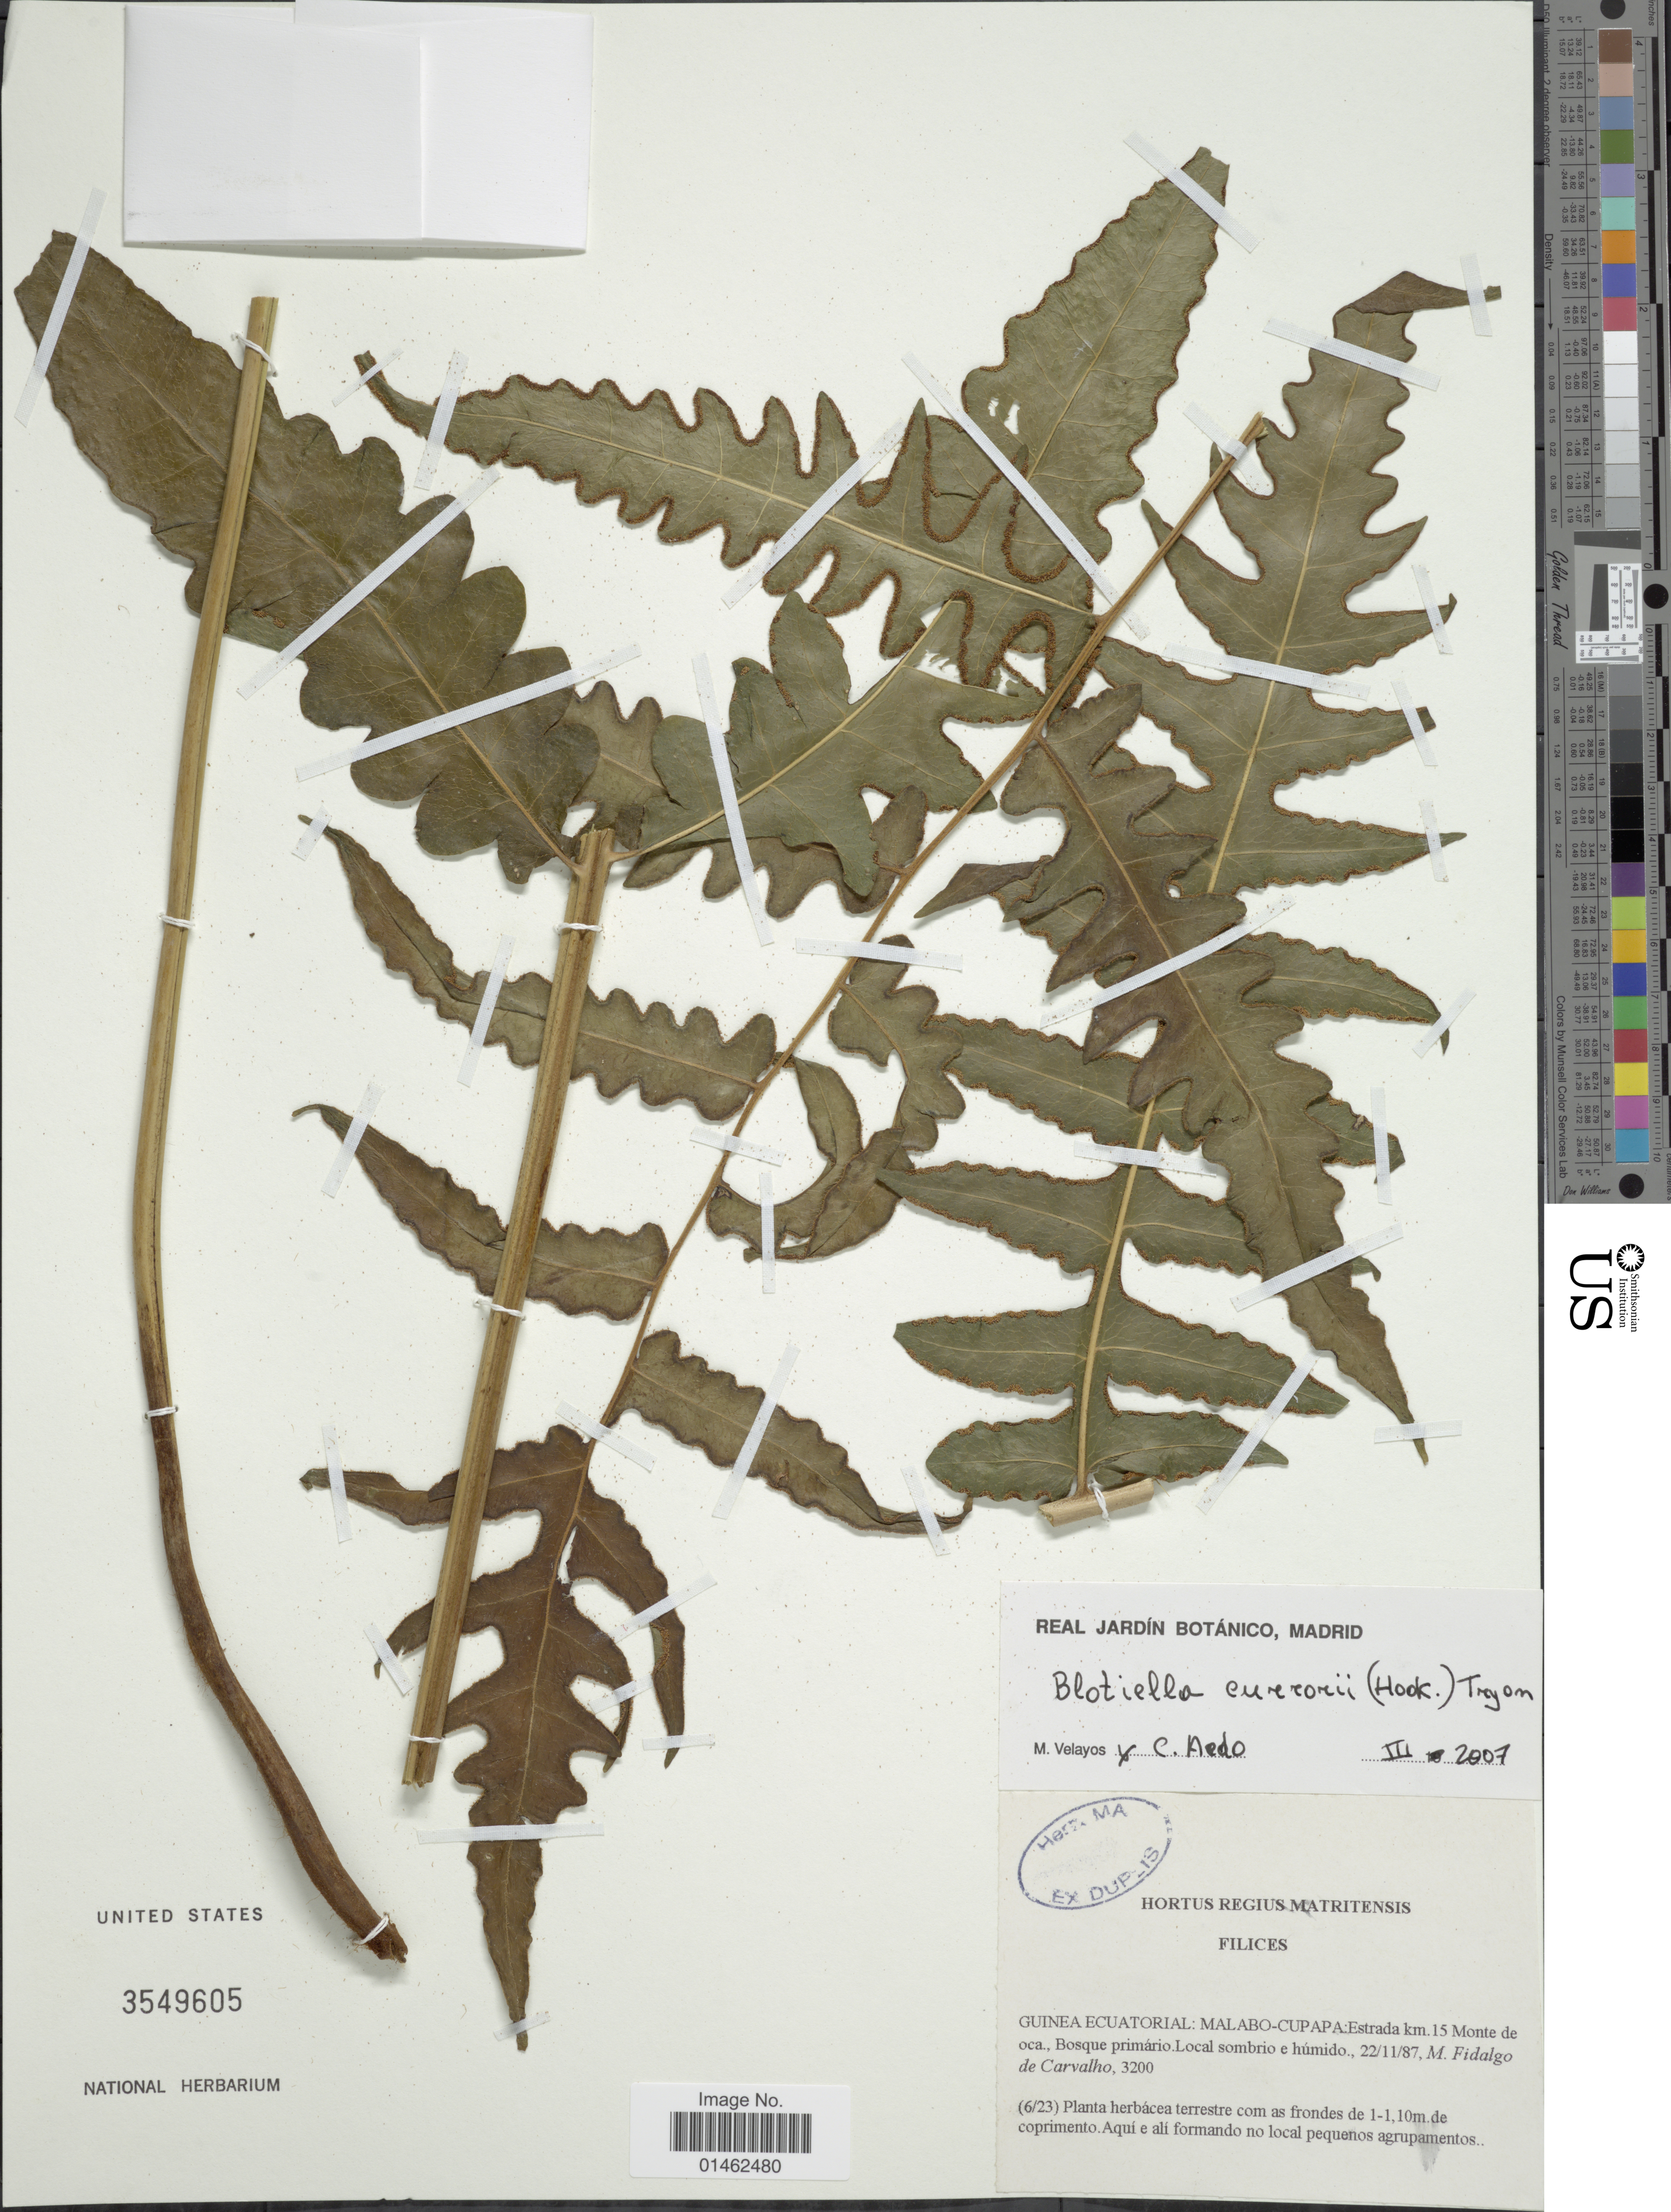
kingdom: Plantae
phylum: Tracheophyta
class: Polypodiopsida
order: Polypodiales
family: Dennstaedtiaceae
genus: Blotiella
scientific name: Blotiella currorii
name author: Hook.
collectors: M. Fidalgo de Carvalho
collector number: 3200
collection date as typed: Transcribed d/m/y: 22/11/87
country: Equatorial Guinea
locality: Malabo-Cupapa: Estrada km 15 Monte de oca, Bosque primário Local somvrio e húmedo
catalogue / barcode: US 3549605